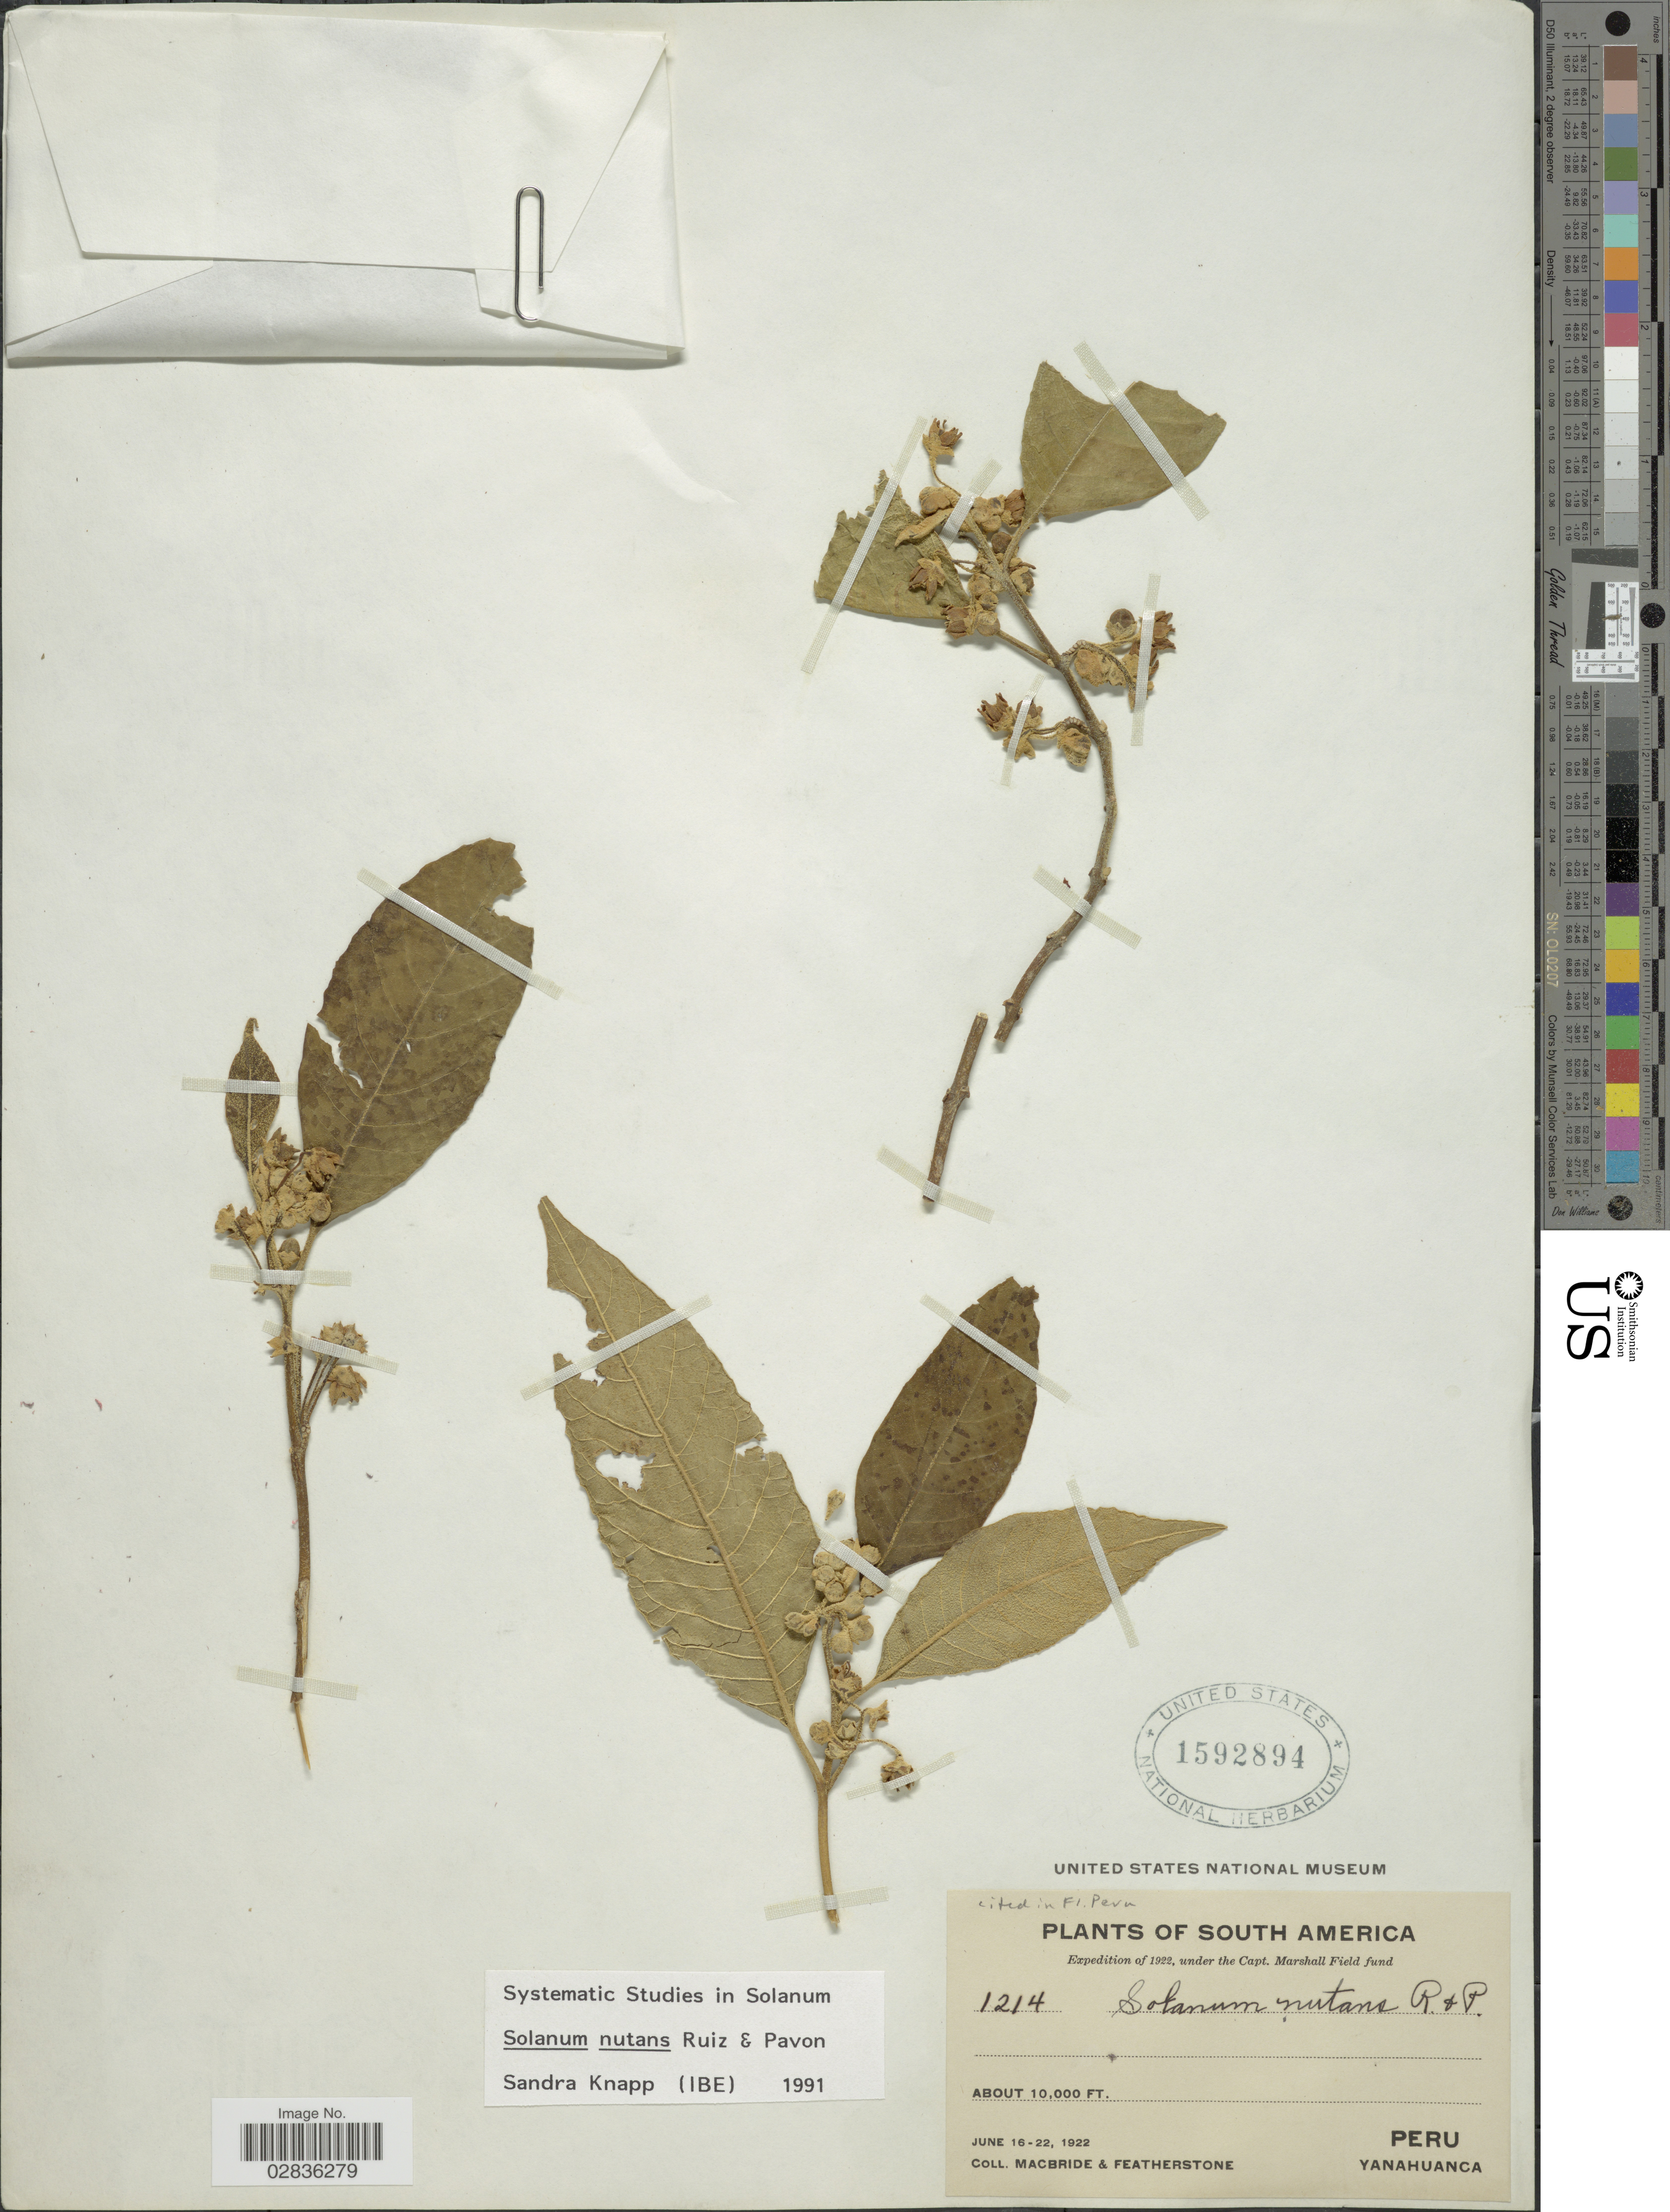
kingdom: Plantae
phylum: Tracheophyta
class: Magnoliopsida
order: Solanales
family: Solanaceae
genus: Solanum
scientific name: Solanum nutans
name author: Ruiz & Pav.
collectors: Macbride, -- & -. Featherstone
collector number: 1214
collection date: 1922-06-16/1922-06-22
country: Peru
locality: Yanahuanca.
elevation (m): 3048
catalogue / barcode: US 1592894